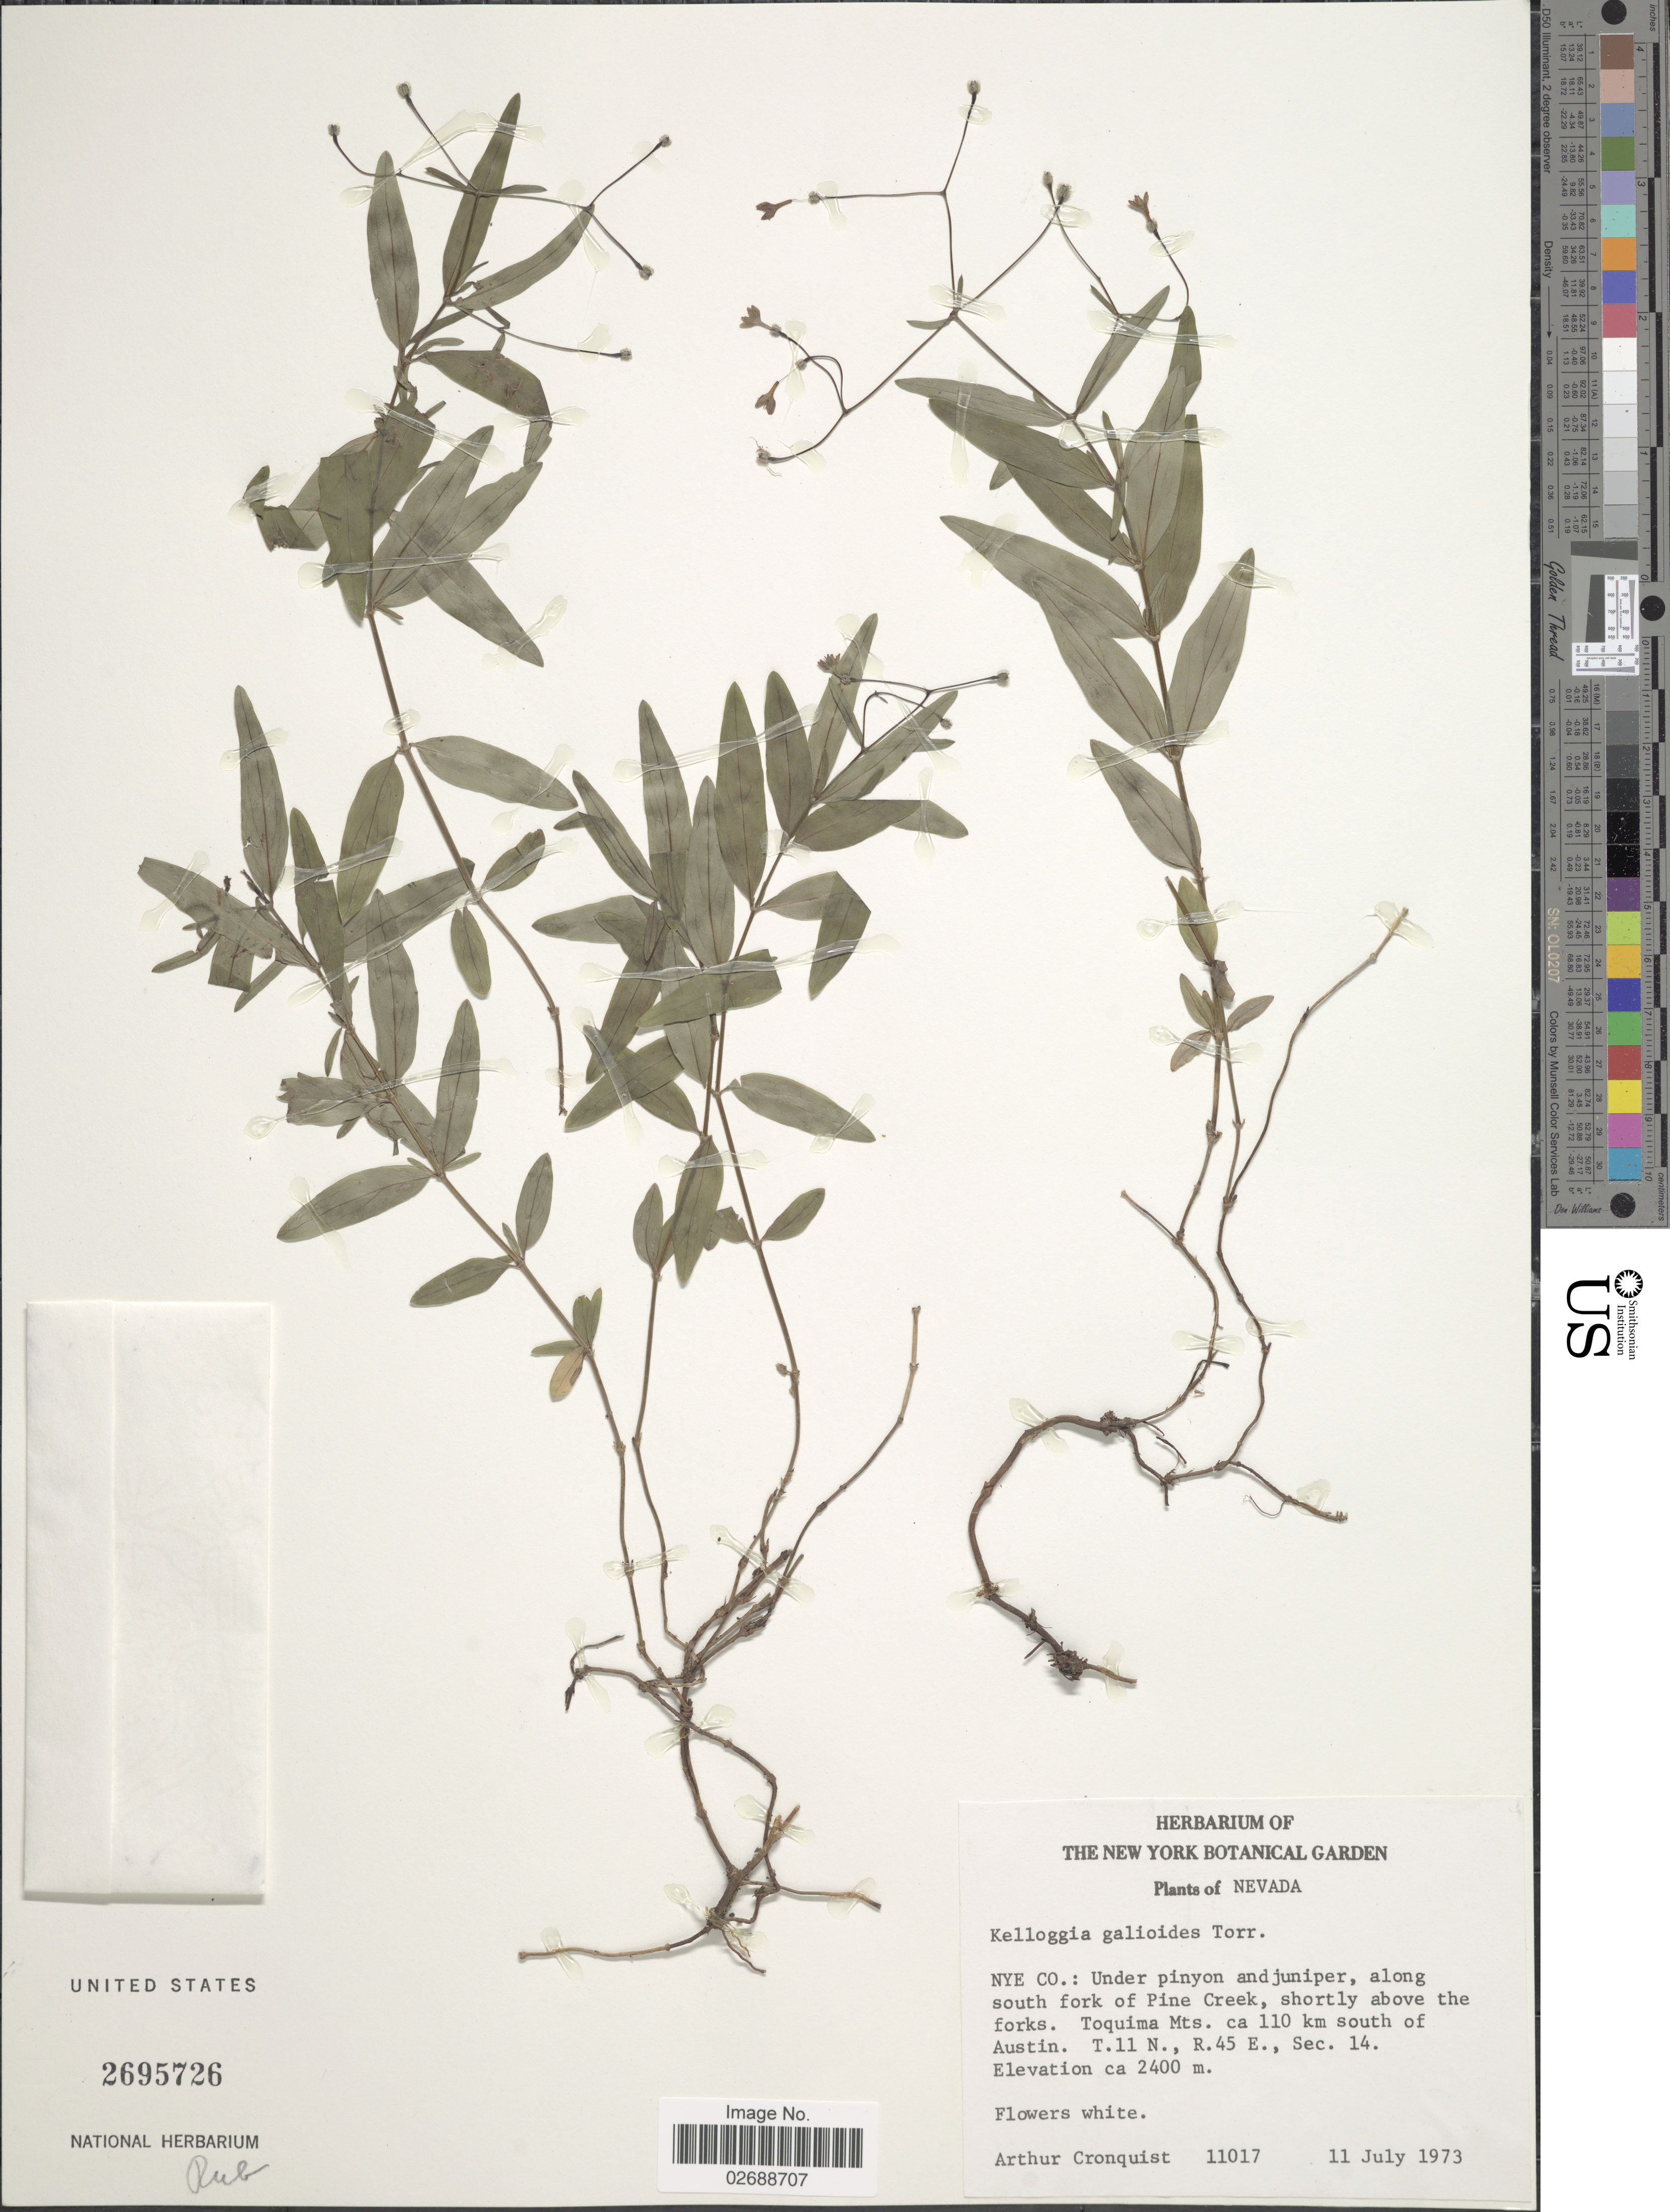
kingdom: Plantae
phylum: Tracheophyta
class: Magnoliopsida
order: Gentianales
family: Rubiaceae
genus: Kelloggia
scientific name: Kelloggia galioides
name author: Torr.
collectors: A. J. Cronquist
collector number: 11017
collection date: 1973-07-11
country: United States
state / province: Nevada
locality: Nye Co: Under pinyon and juniper, along south fork of Pine Creek, shortly above the forks. Toquima Mts. ca. 110 km south of Austin. T.11N, R.45 E, Sec 14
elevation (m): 2400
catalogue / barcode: US 2695726